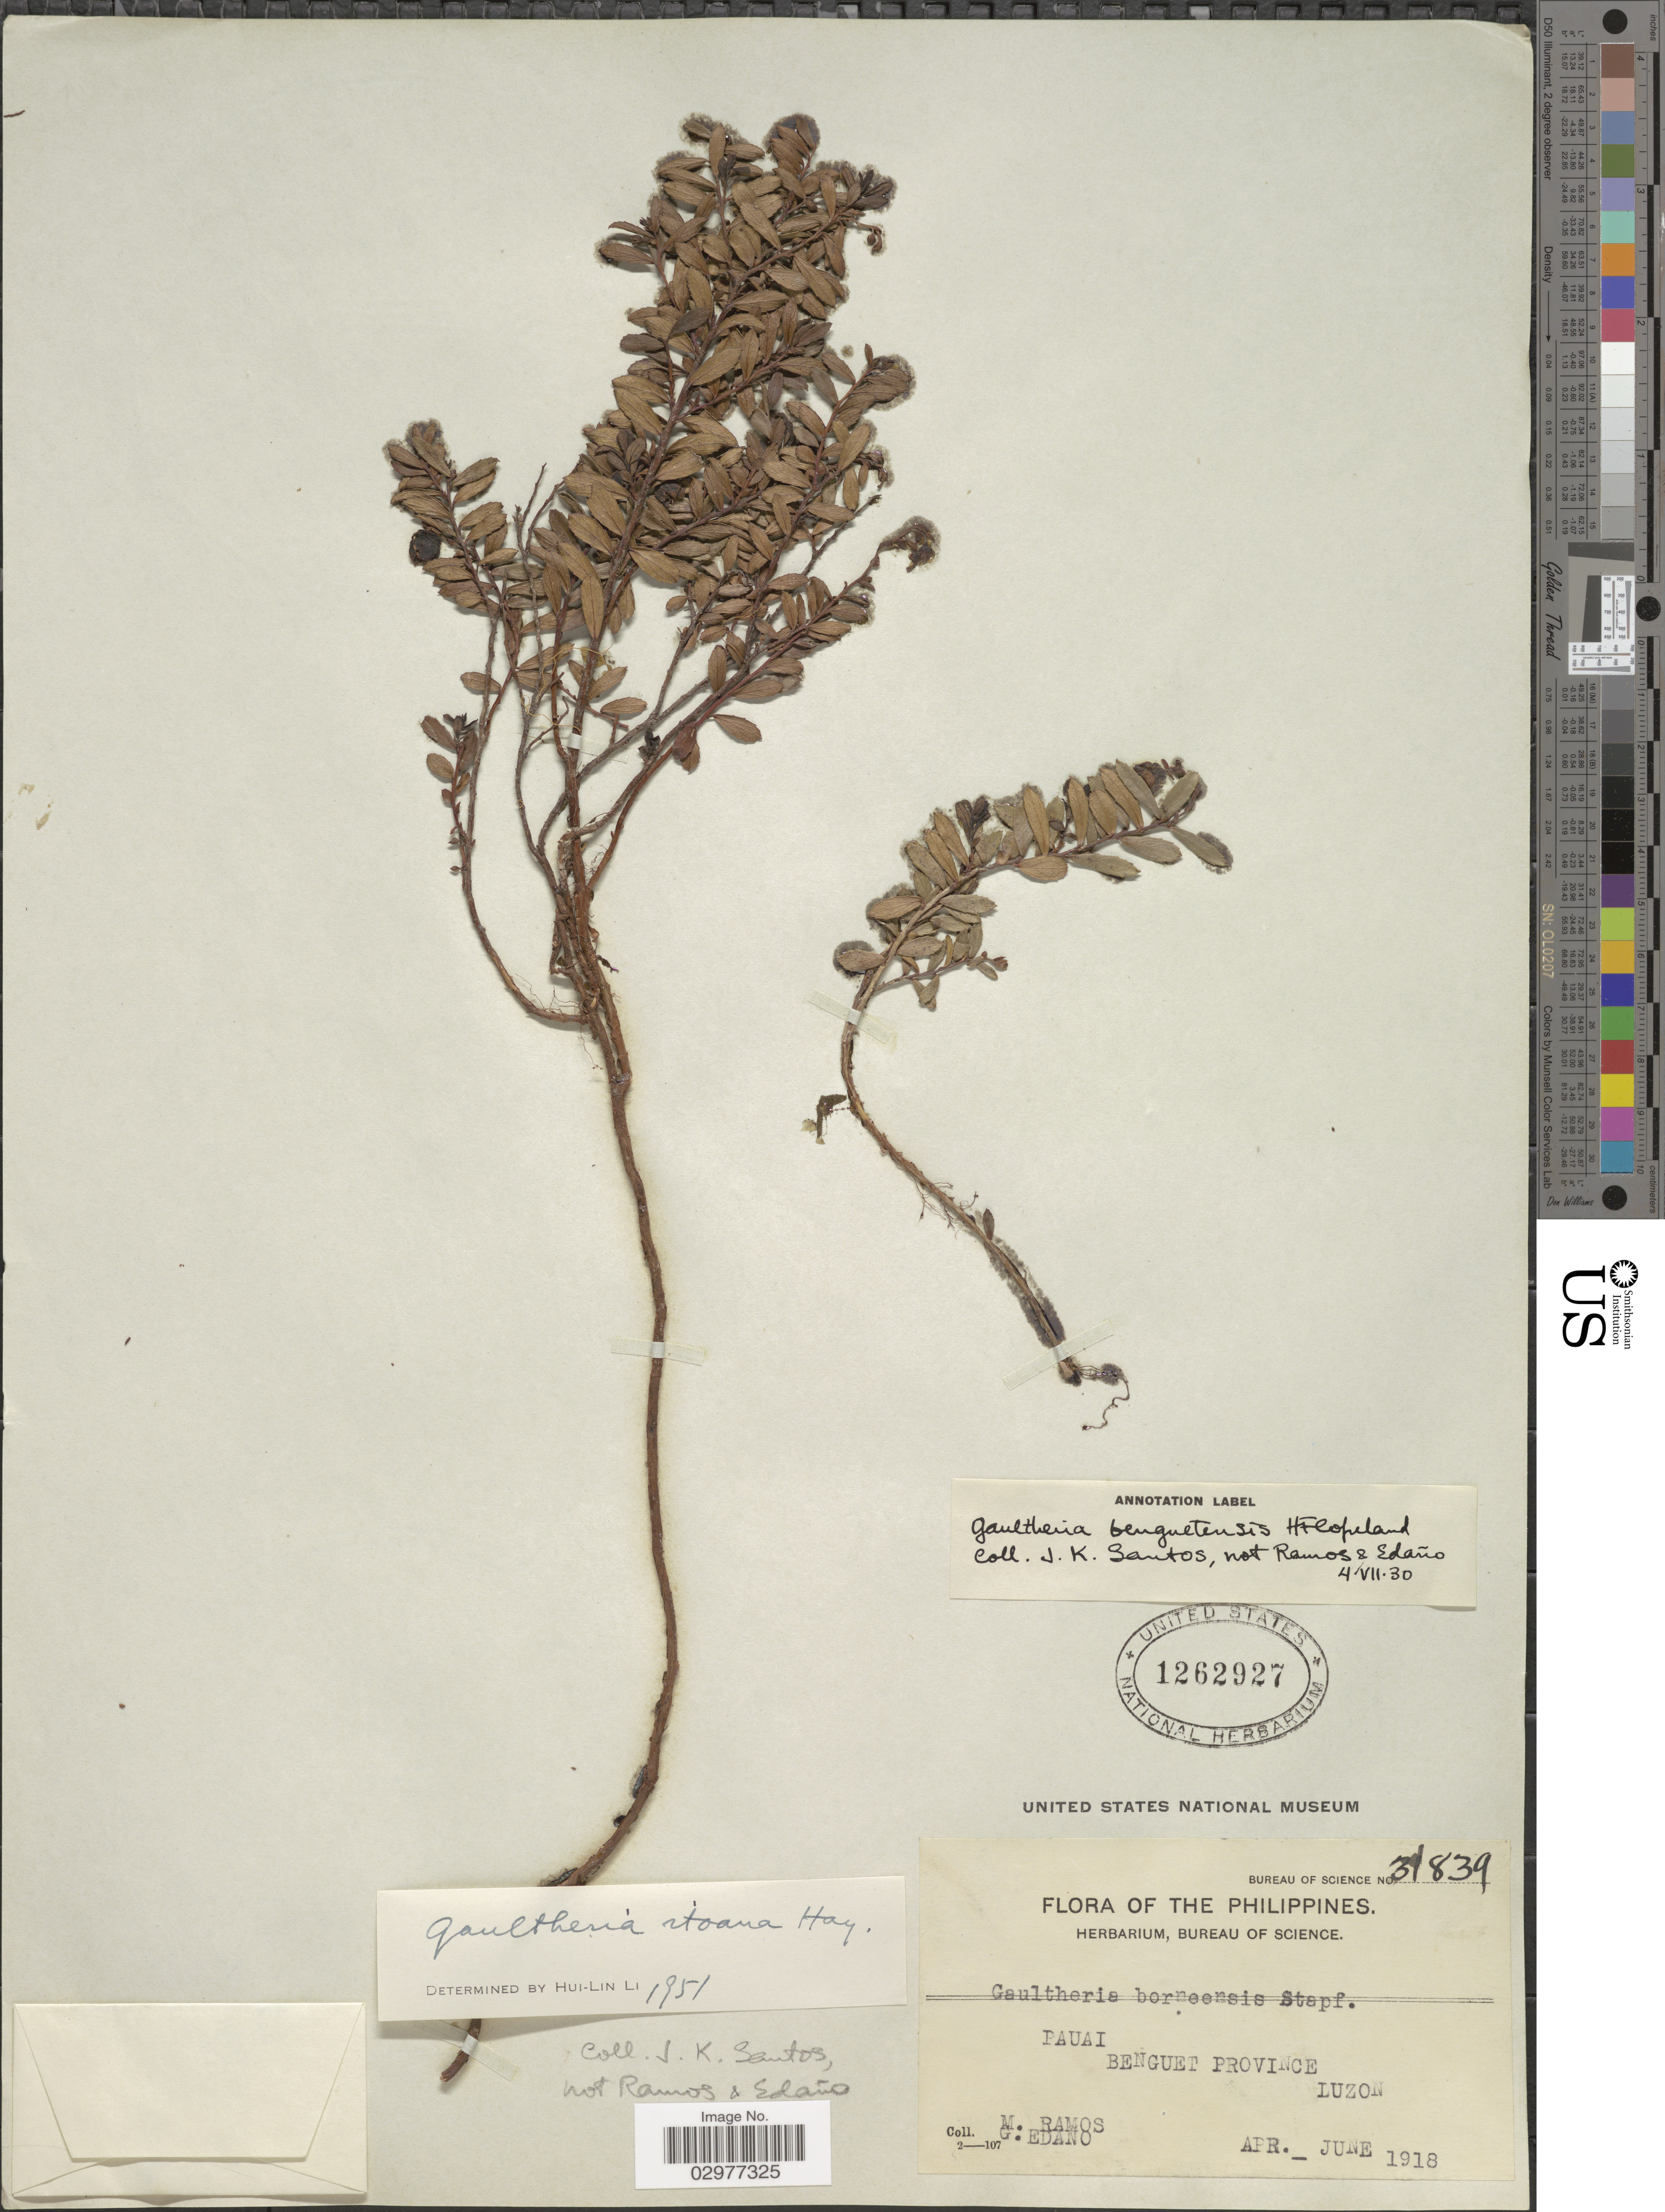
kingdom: Plantae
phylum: Tracheophyta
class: Magnoliopsida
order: Ericales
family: Ericaceae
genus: Gaultheria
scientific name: Gaultheria itoana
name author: Hayata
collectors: M. Ramos & G. Edaño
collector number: Bureau of Science 31839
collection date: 1918-04/1918-06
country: Philippines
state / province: Cordillera (Administrative Region)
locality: Pauai Benguet Province Luzon.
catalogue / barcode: US 1262927